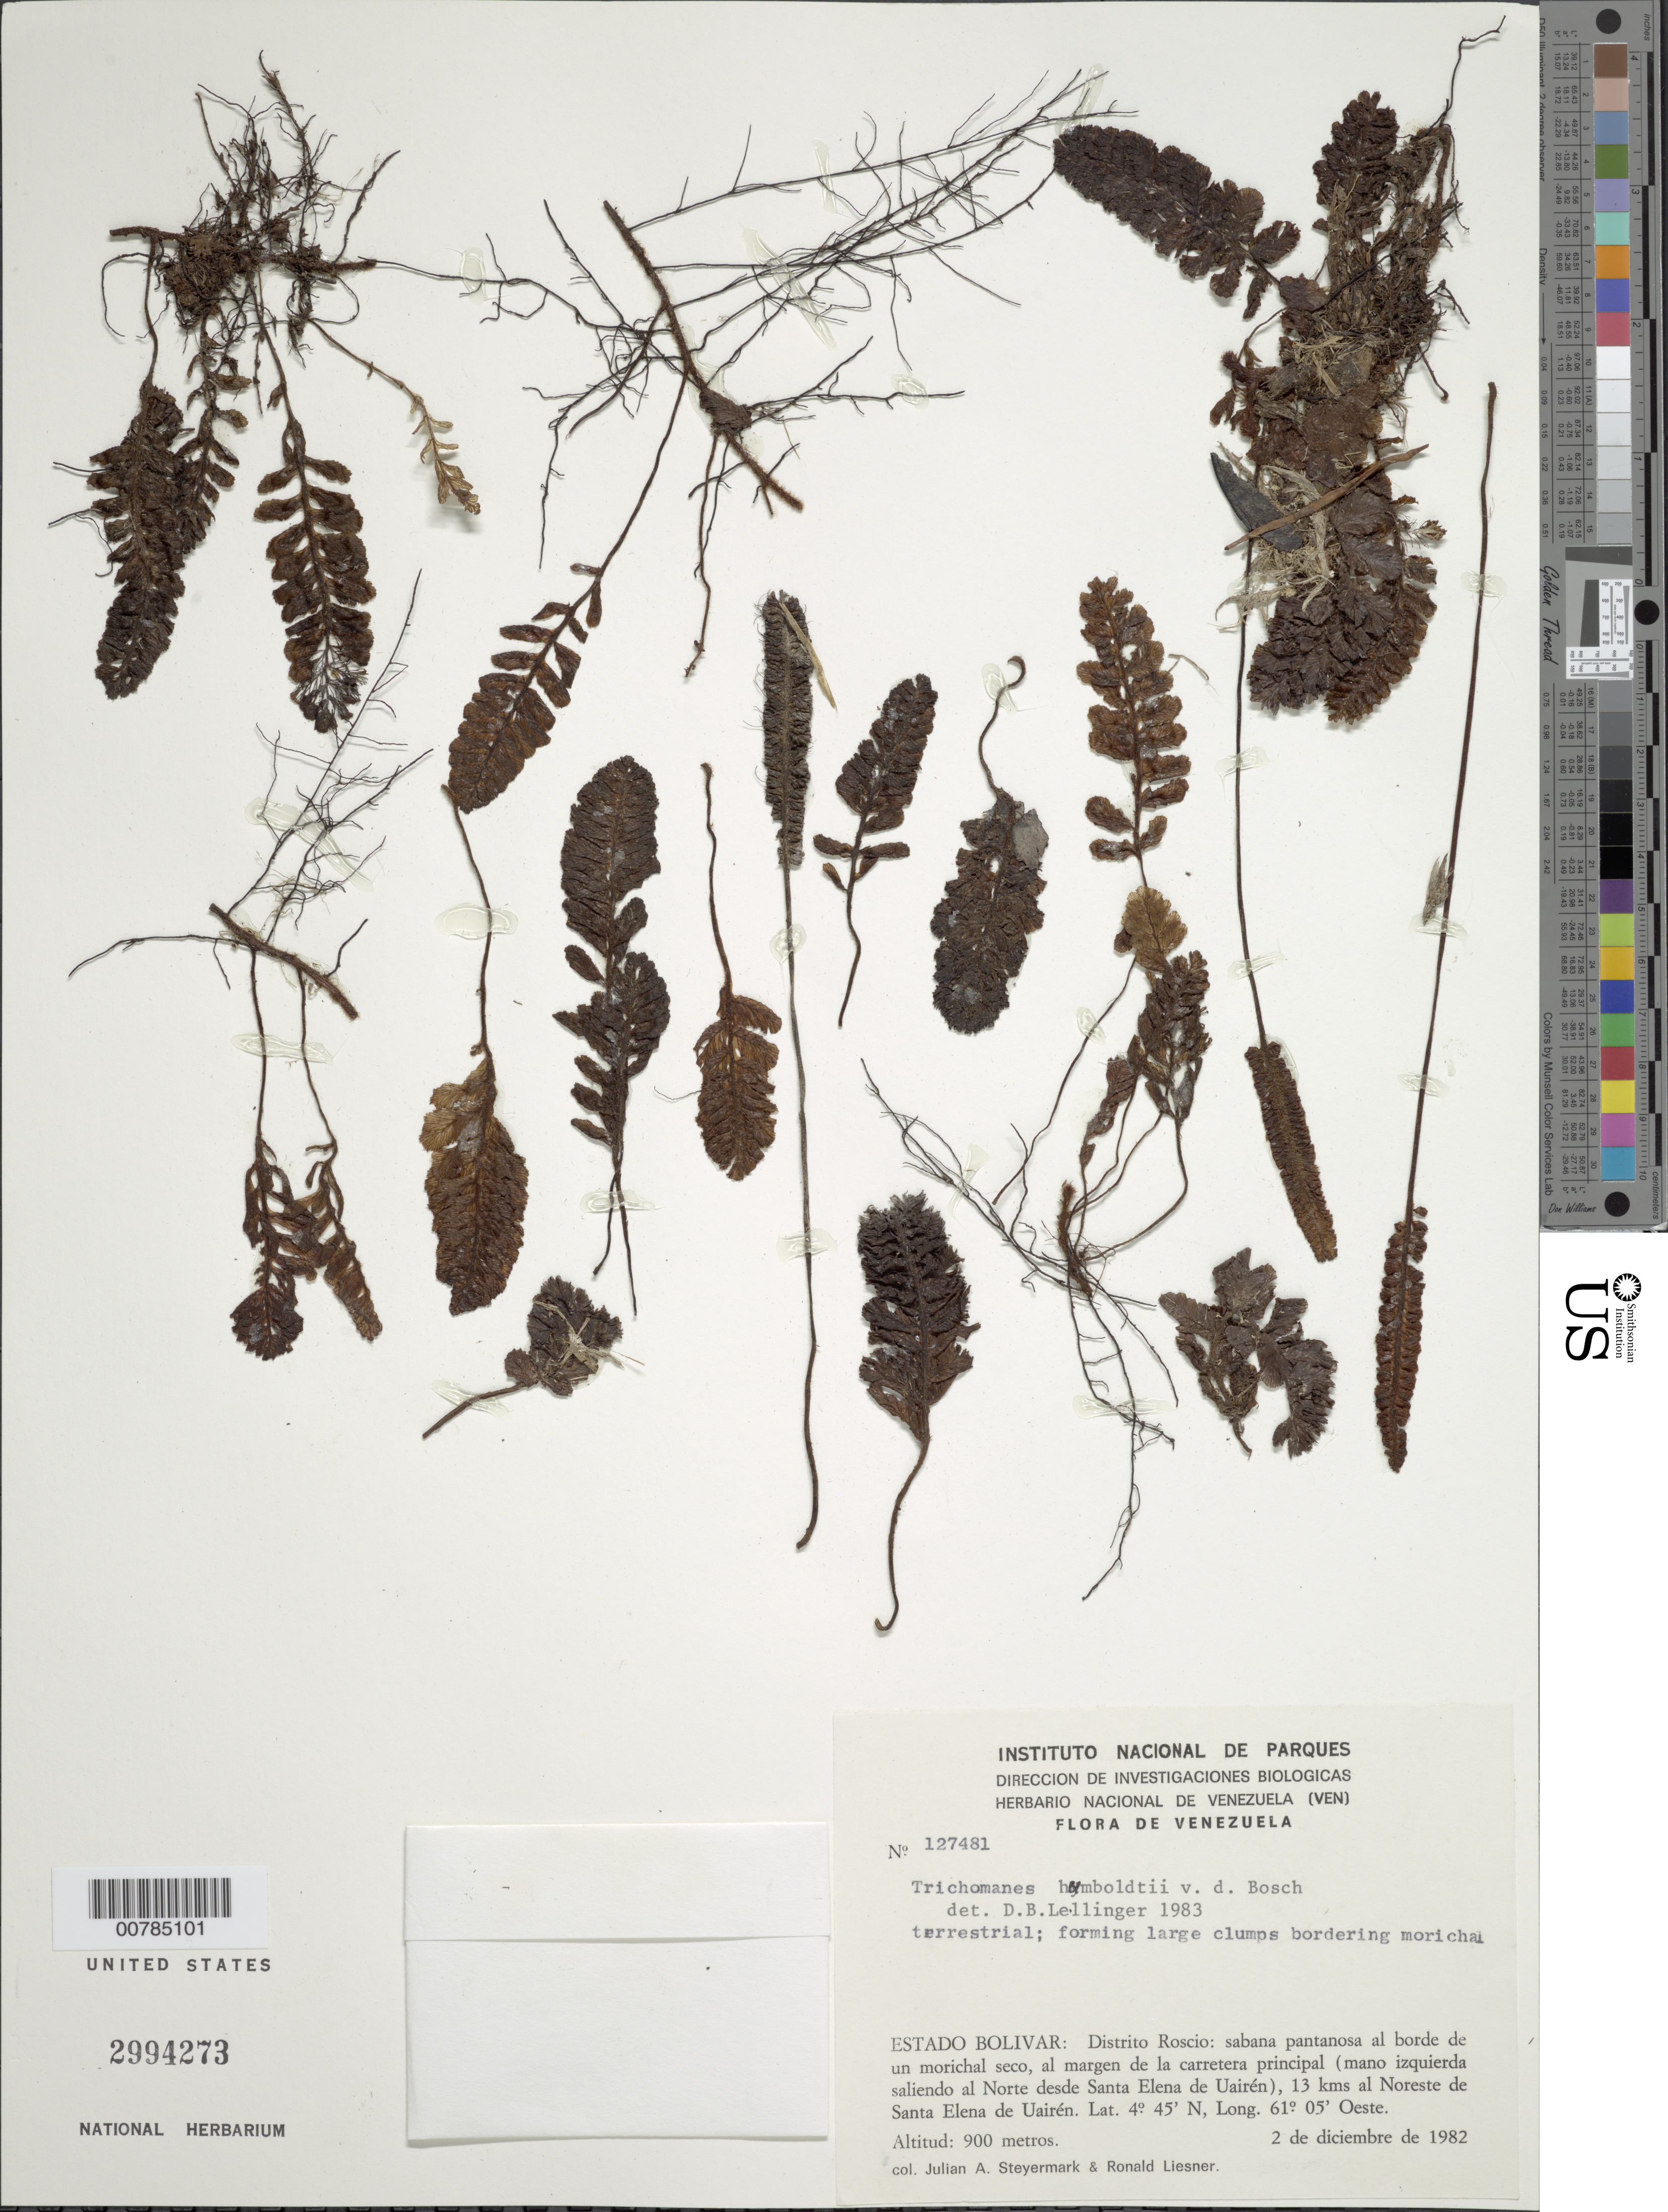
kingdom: Plantae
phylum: Tracheophyta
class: Polypodiopsida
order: Hymenophyllales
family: Hymenophyllaceae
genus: Trichomanes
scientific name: Trichomanes humboldtii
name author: (Bosch) Lellinger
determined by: Lellinger, David B., (BOT), Smithsonian Institution - National Museum of Natural History (UNITED STATES)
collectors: J. Steyermark & R. L. Liesner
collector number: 127481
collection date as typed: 2-Dec-82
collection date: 1982-12-02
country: Venezuela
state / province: Bolívar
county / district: Roscio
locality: Santa Elena de Uairén, 13 km al NO; al margen de la carretera principal saliendo (mano izquierda saliendo al Norte de Santa Elena de Uairén)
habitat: Sabana pantanosa al borde de un morichal seco; bordering morichal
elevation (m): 900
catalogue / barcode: US 2994273